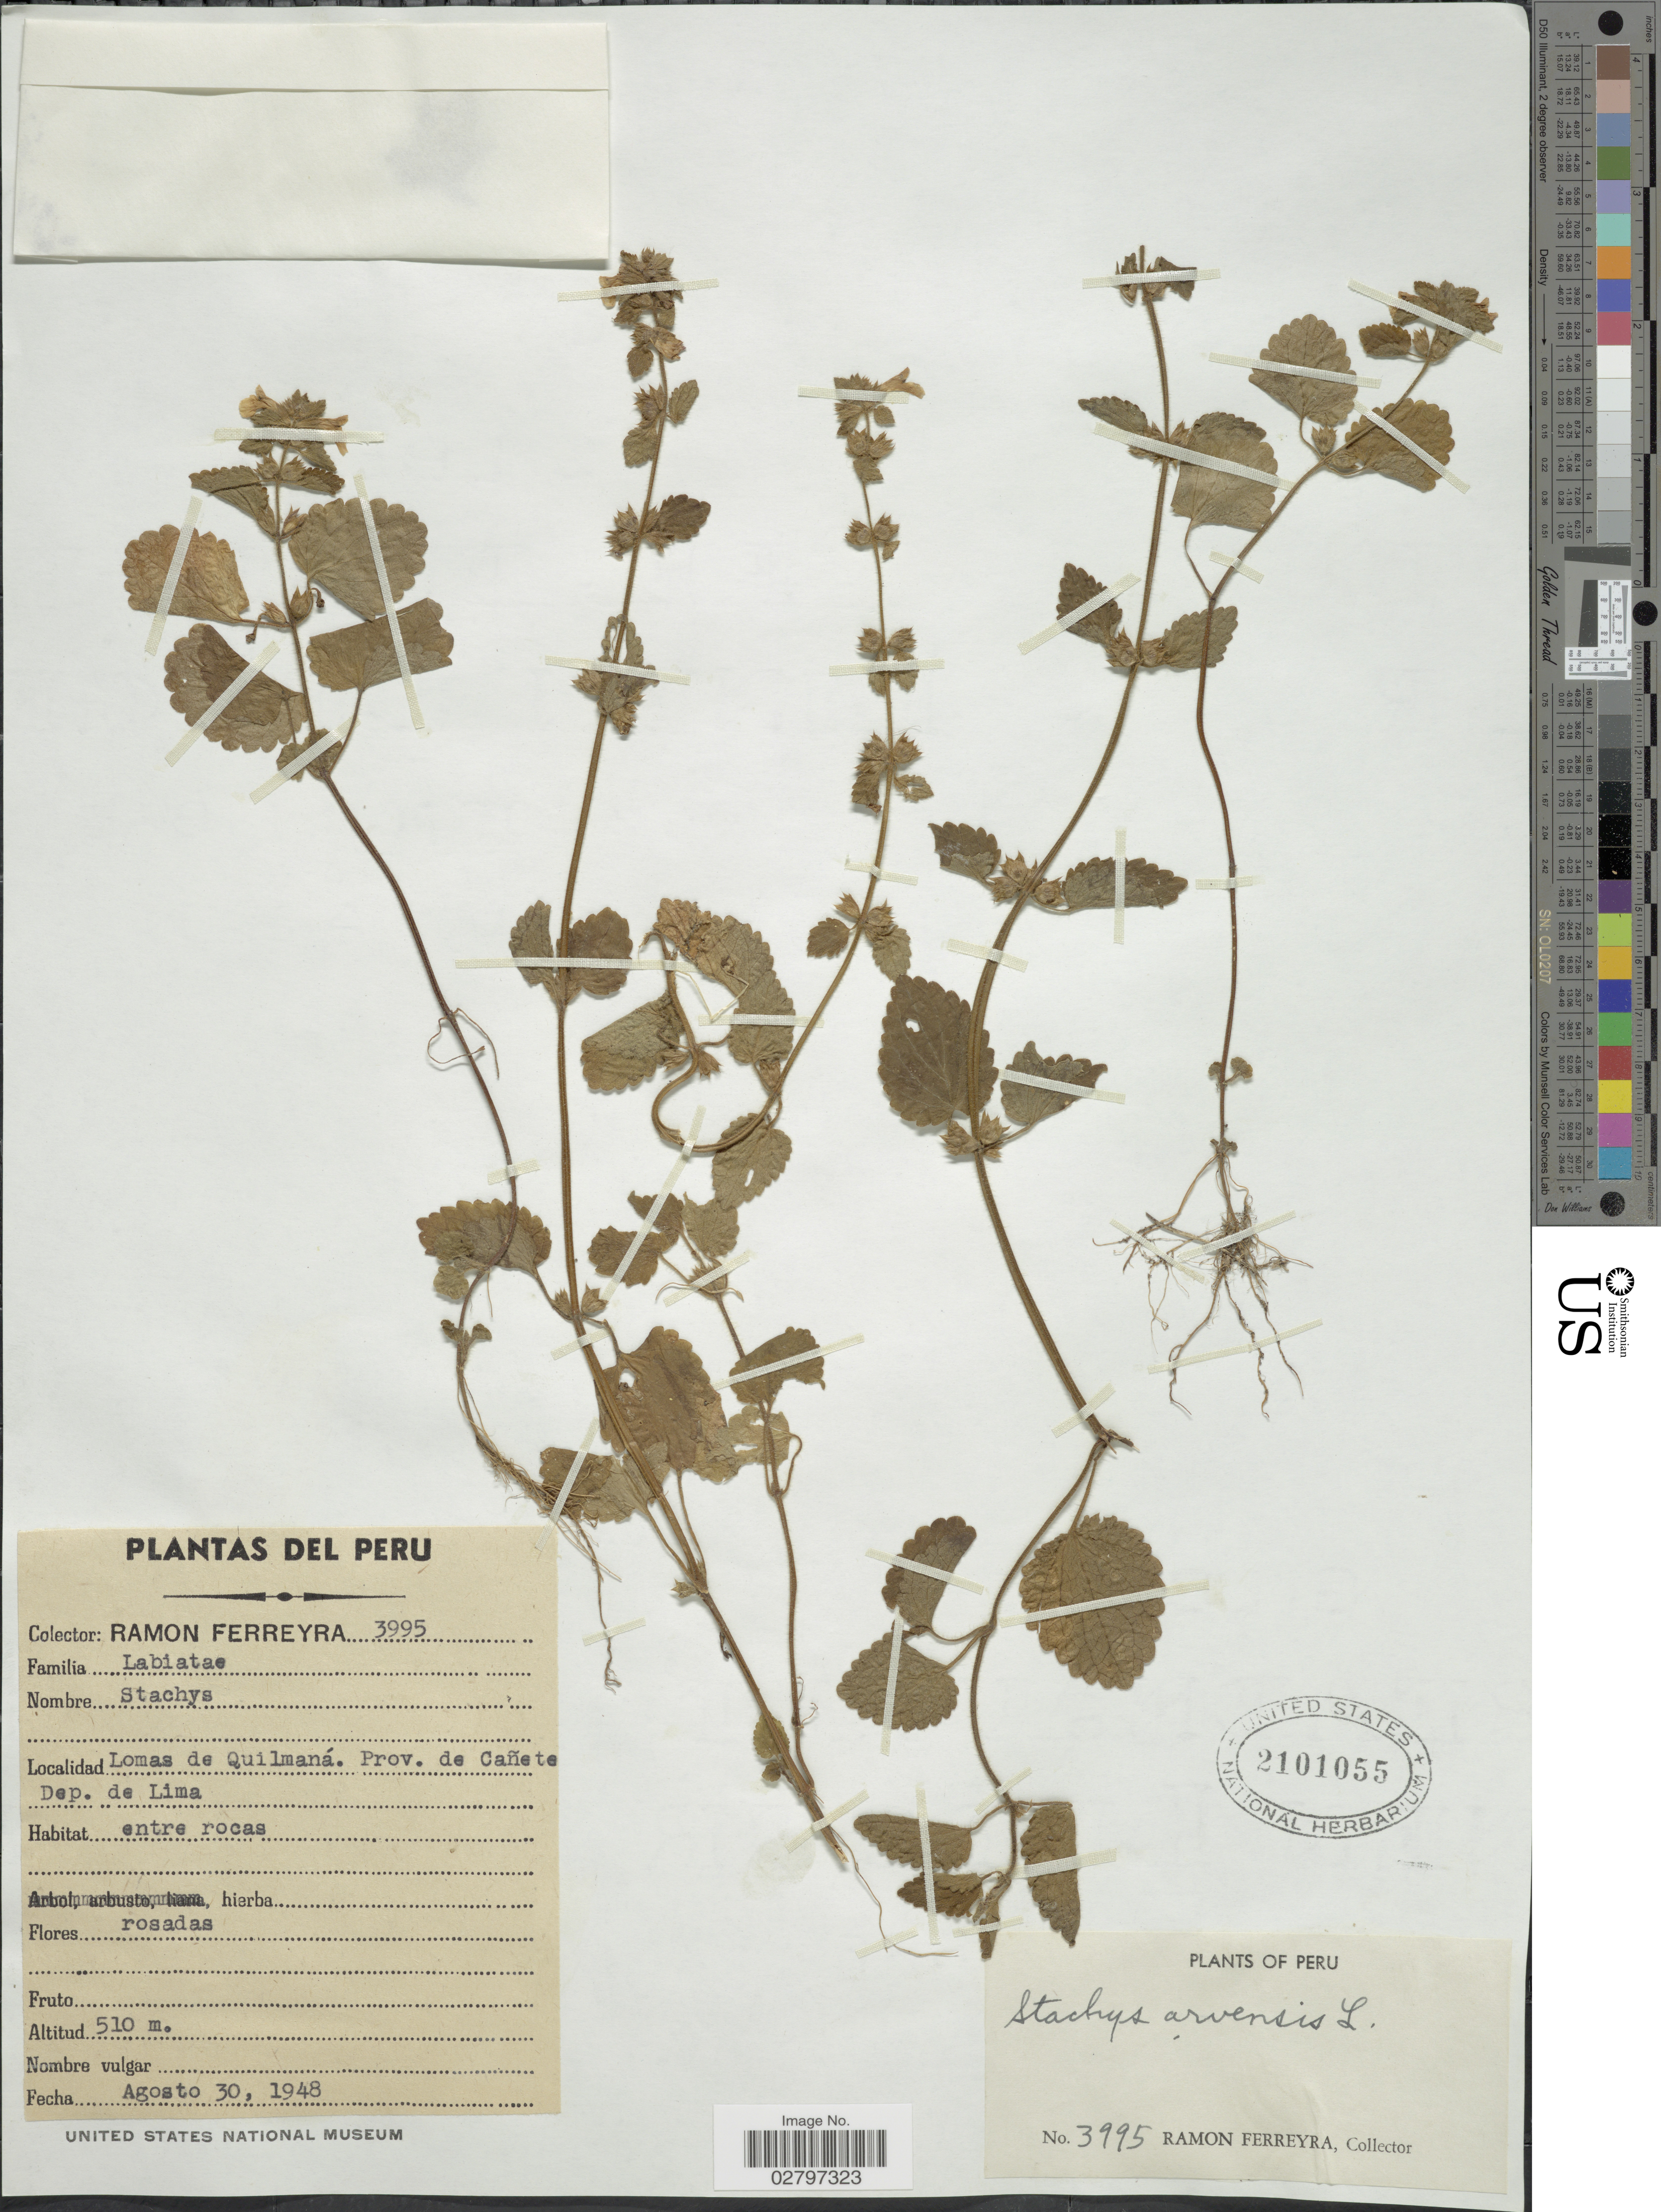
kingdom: Plantae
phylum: Tracheophyta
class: Magnoliopsida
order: Lamiales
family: Lamiaceae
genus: Stachys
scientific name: Stachys arvensis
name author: (L.) L.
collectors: R. A. Ferreyra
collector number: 3995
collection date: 1948-08-30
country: Peru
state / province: Lima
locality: Lomas de Quilmaná, Prov. de Cañete, Dep. de Lima.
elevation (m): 510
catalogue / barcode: US 2101055